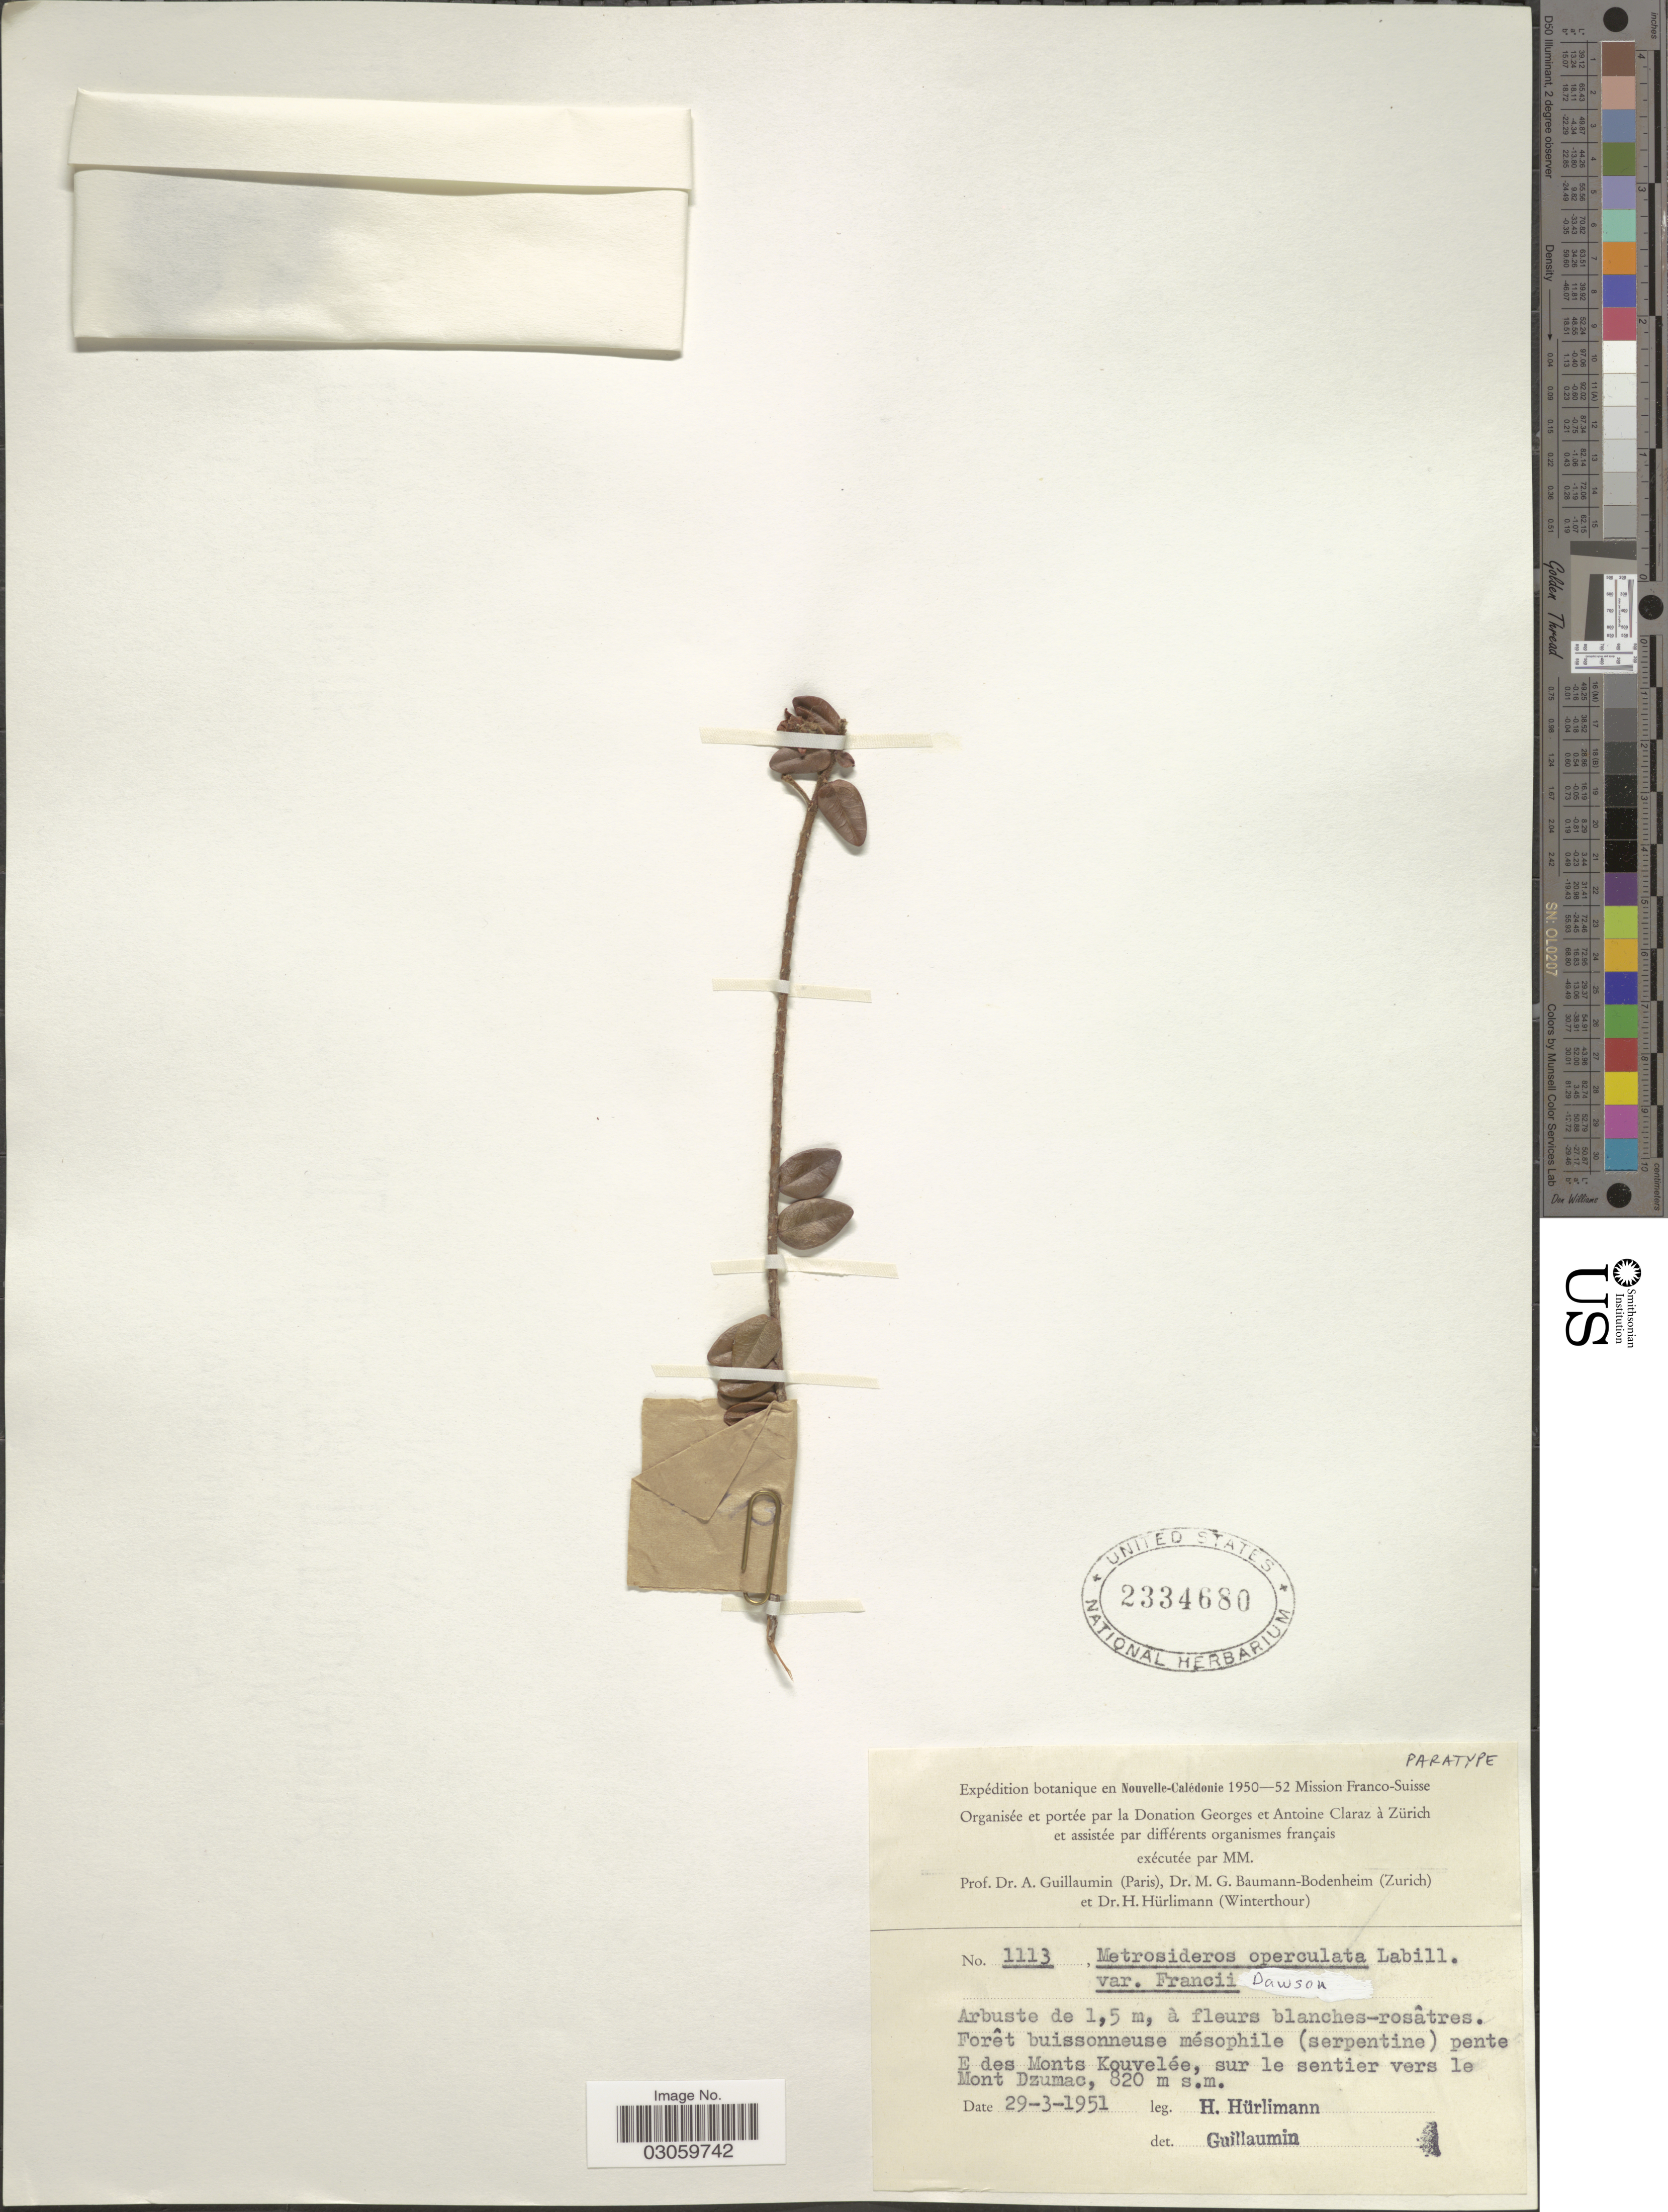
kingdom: Plantae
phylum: Tracheophyta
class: Magnoliopsida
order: Myrtales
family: Myrtaceae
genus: Metrosideros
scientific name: Metrosideros operculata var. francii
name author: J.W. Dawson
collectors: H. Hürlimann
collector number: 1113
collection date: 1951-03-29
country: New Caledonia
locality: Nouvelle-Calédonie. Forêt buissonneuse mésophile (serpentine) pente E des Monts Kouvelée, sur le sentier vers le Mont Kouvelée, sur le sentier vers le Mont Dzumac.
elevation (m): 820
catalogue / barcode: US 2334680